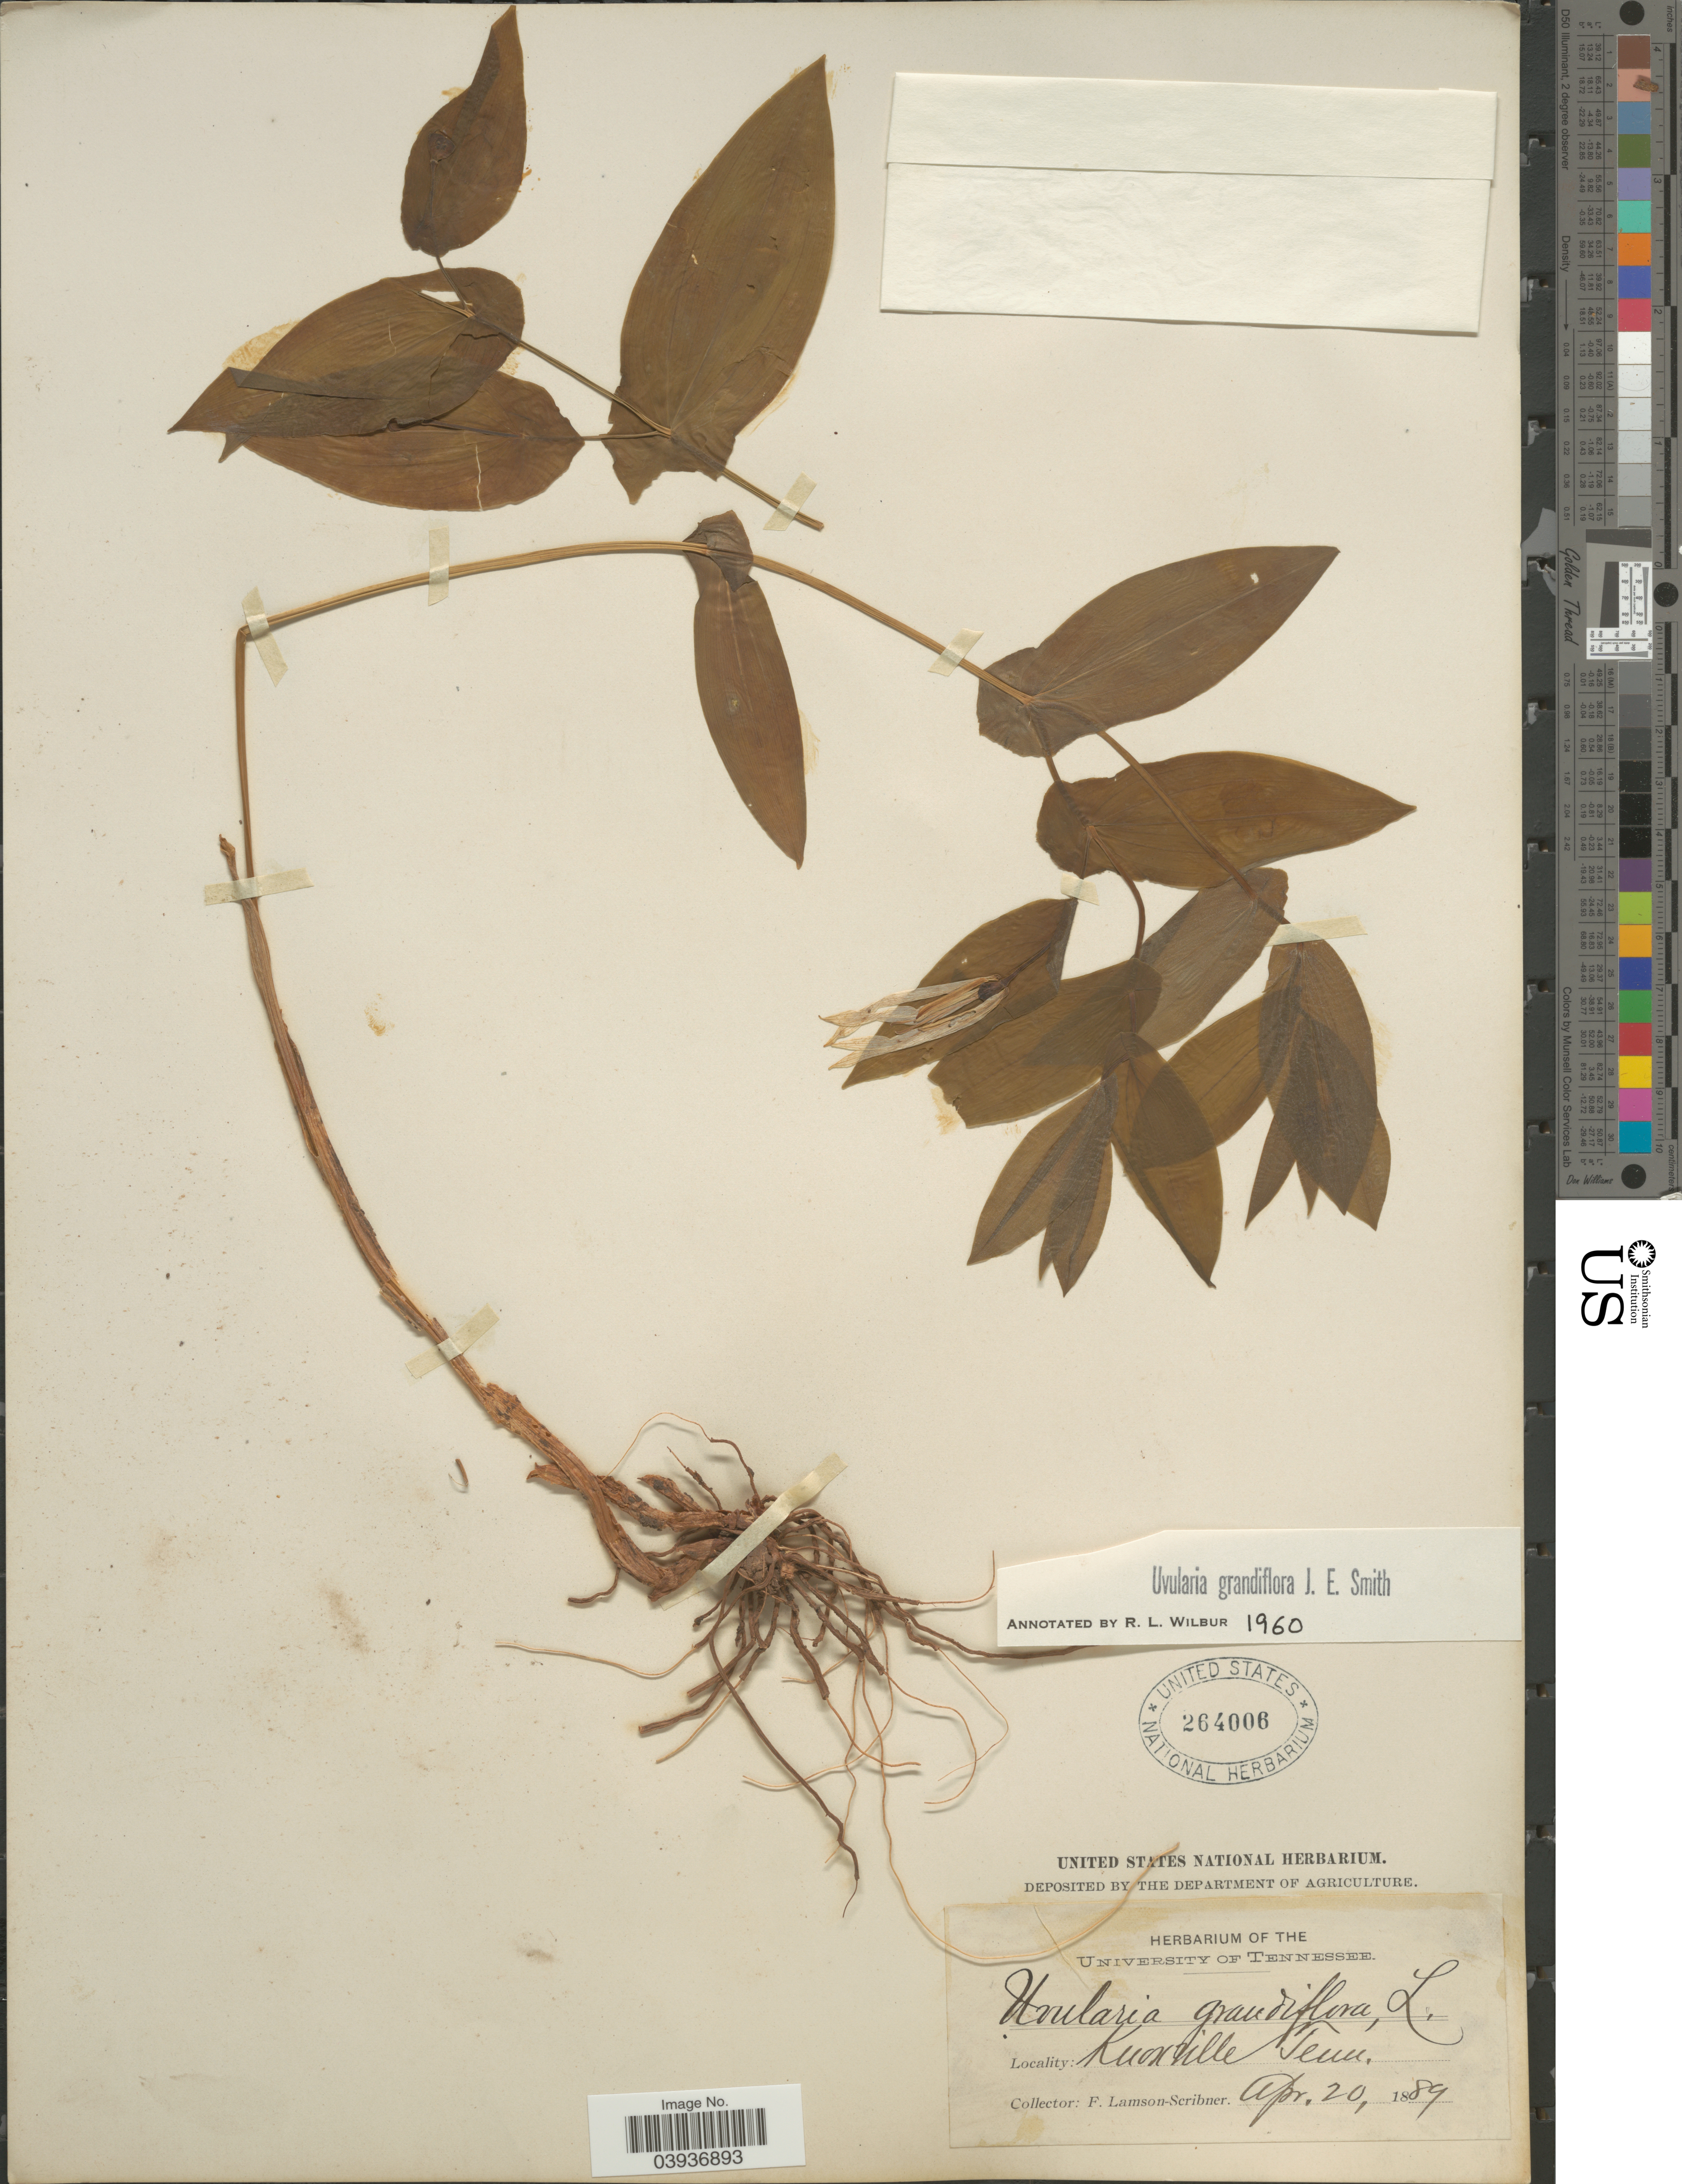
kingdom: Plantae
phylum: Tracheophyta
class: Liliopsida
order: Liliales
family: Colchicaceae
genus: Uvularia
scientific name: Uvularia grandiflora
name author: Sm.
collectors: F. Lamson-Scribner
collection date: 1889-04-20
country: United States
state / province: Tennessee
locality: Knoxville.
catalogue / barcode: US 264006